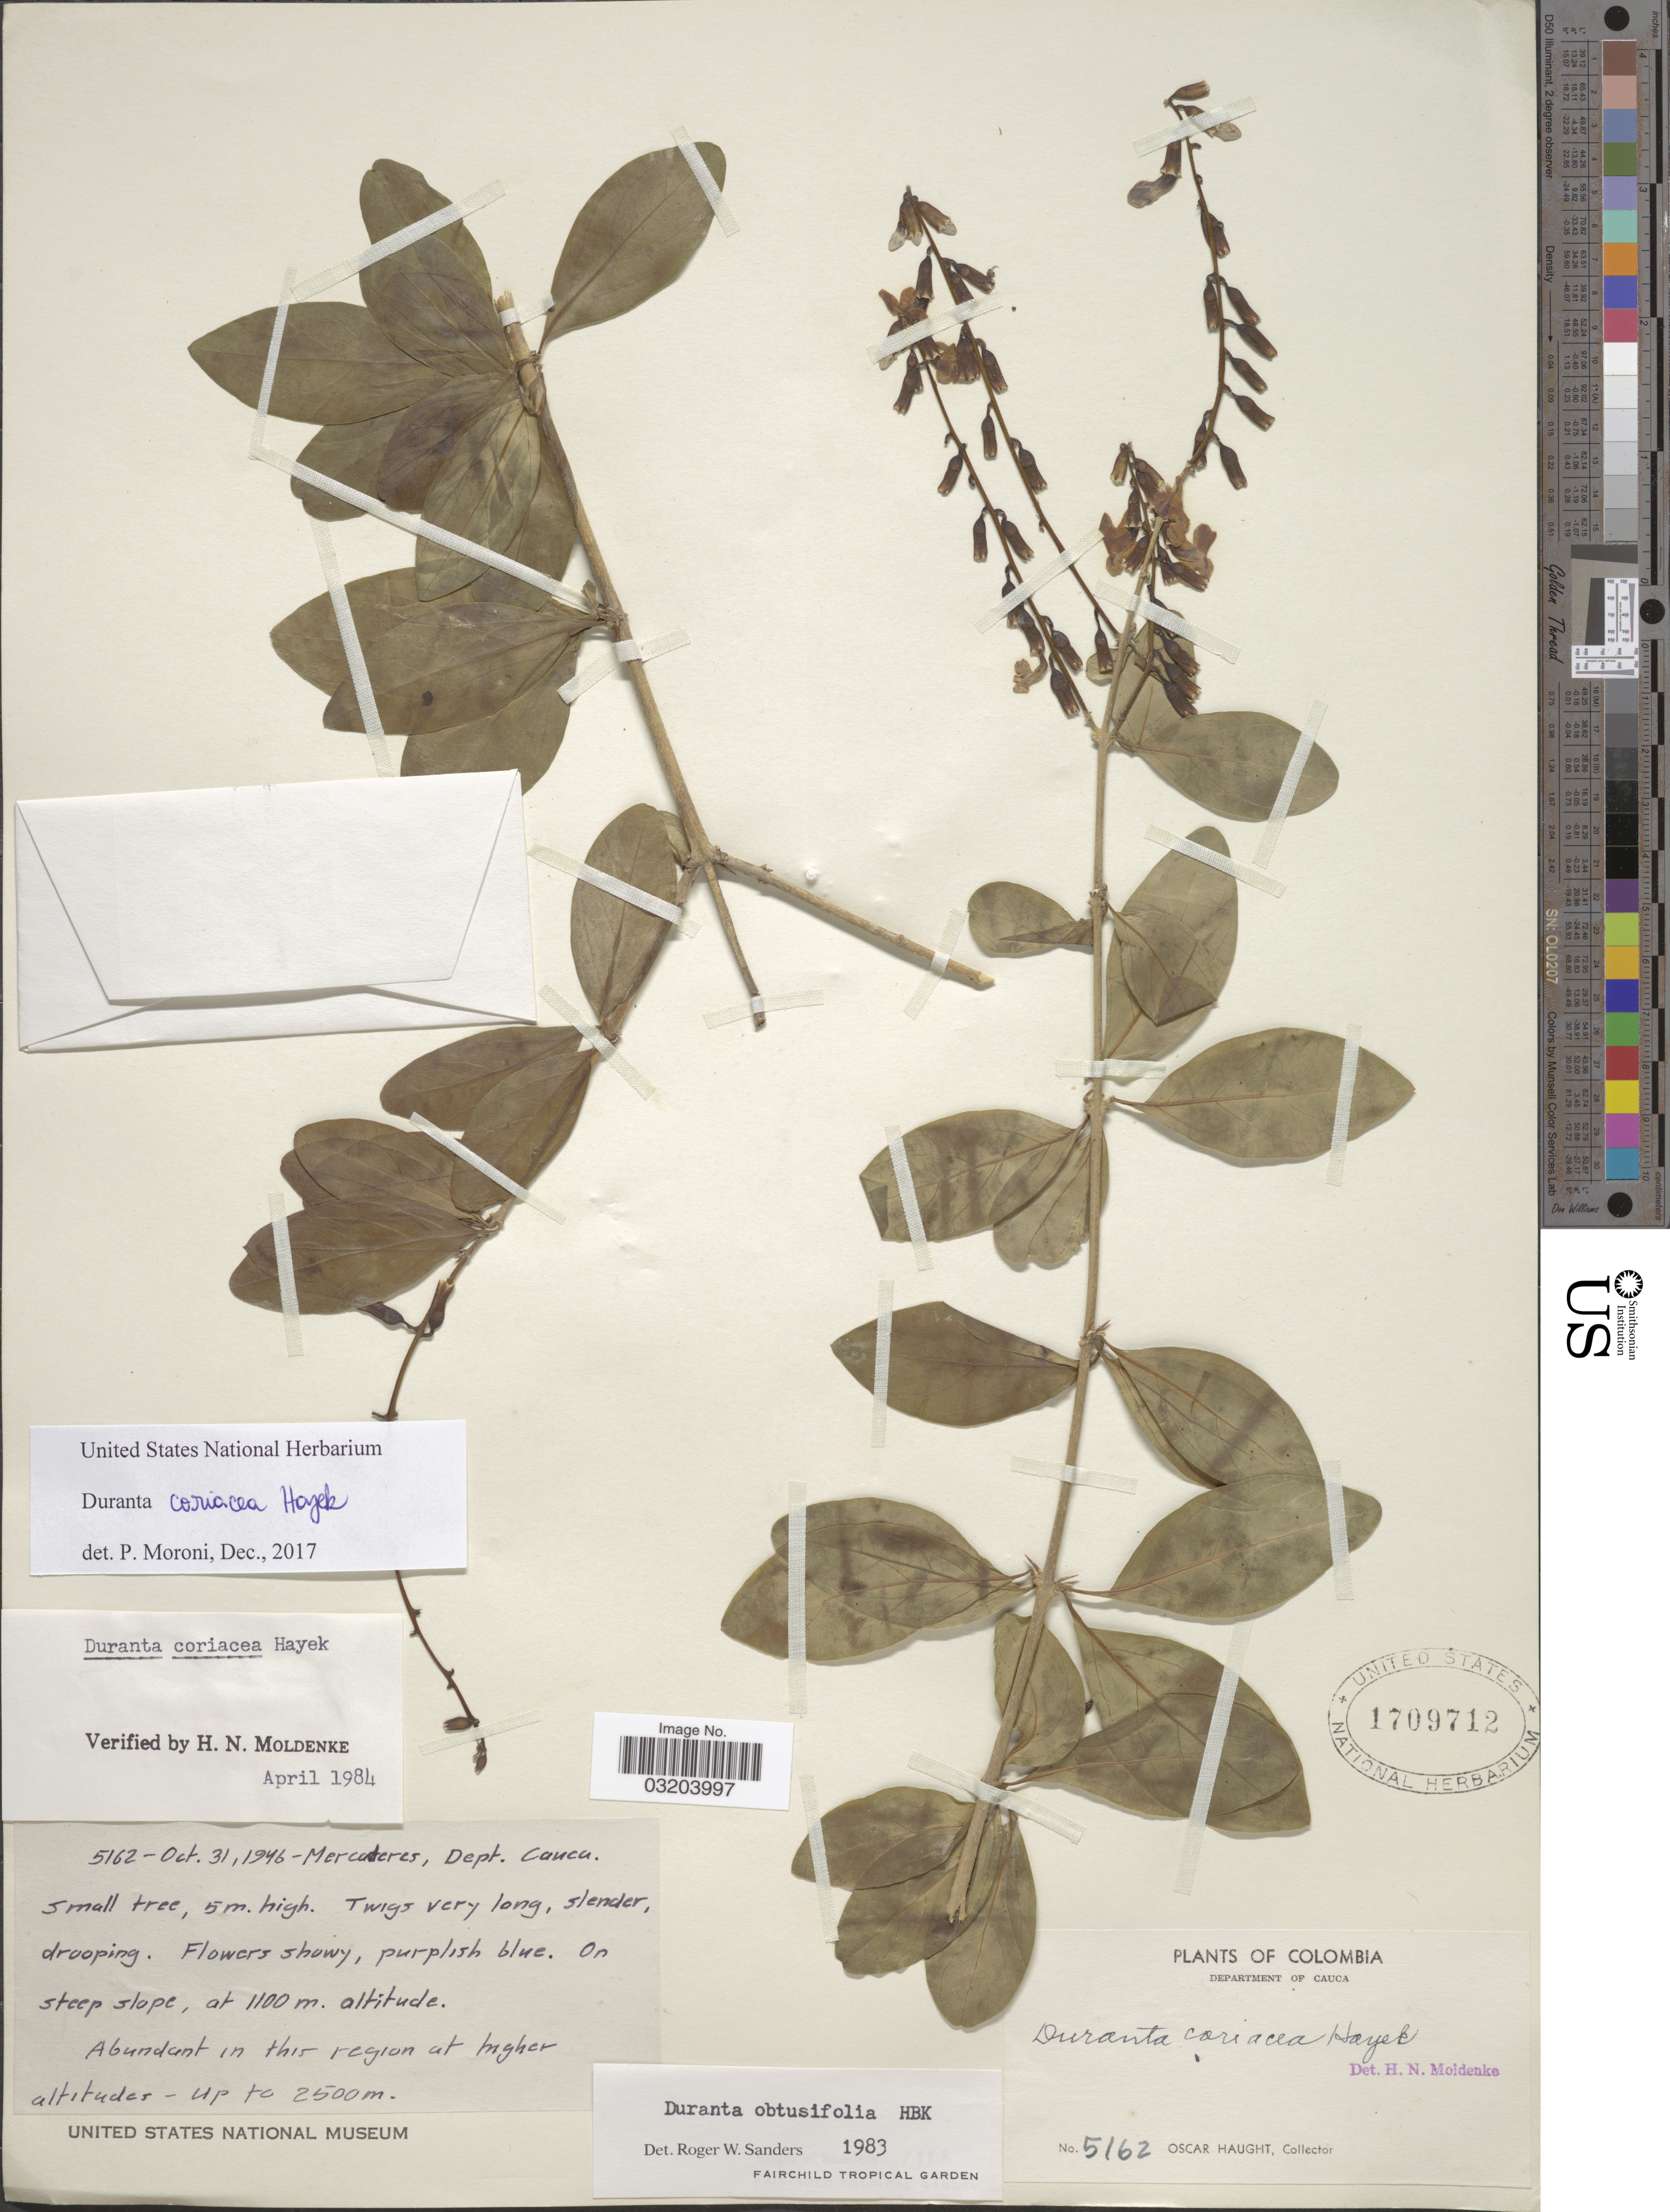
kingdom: Plantae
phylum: Tracheophyta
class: Magnoliopsida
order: Lamiales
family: Verbenaceae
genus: Duranta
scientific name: Duranta coriacea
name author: Hayek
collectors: O. L. Haught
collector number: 5162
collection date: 1946-10-31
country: Colombia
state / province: Cauca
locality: Department of Cauca. Mercaderes.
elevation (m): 1100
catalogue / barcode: US 1709712